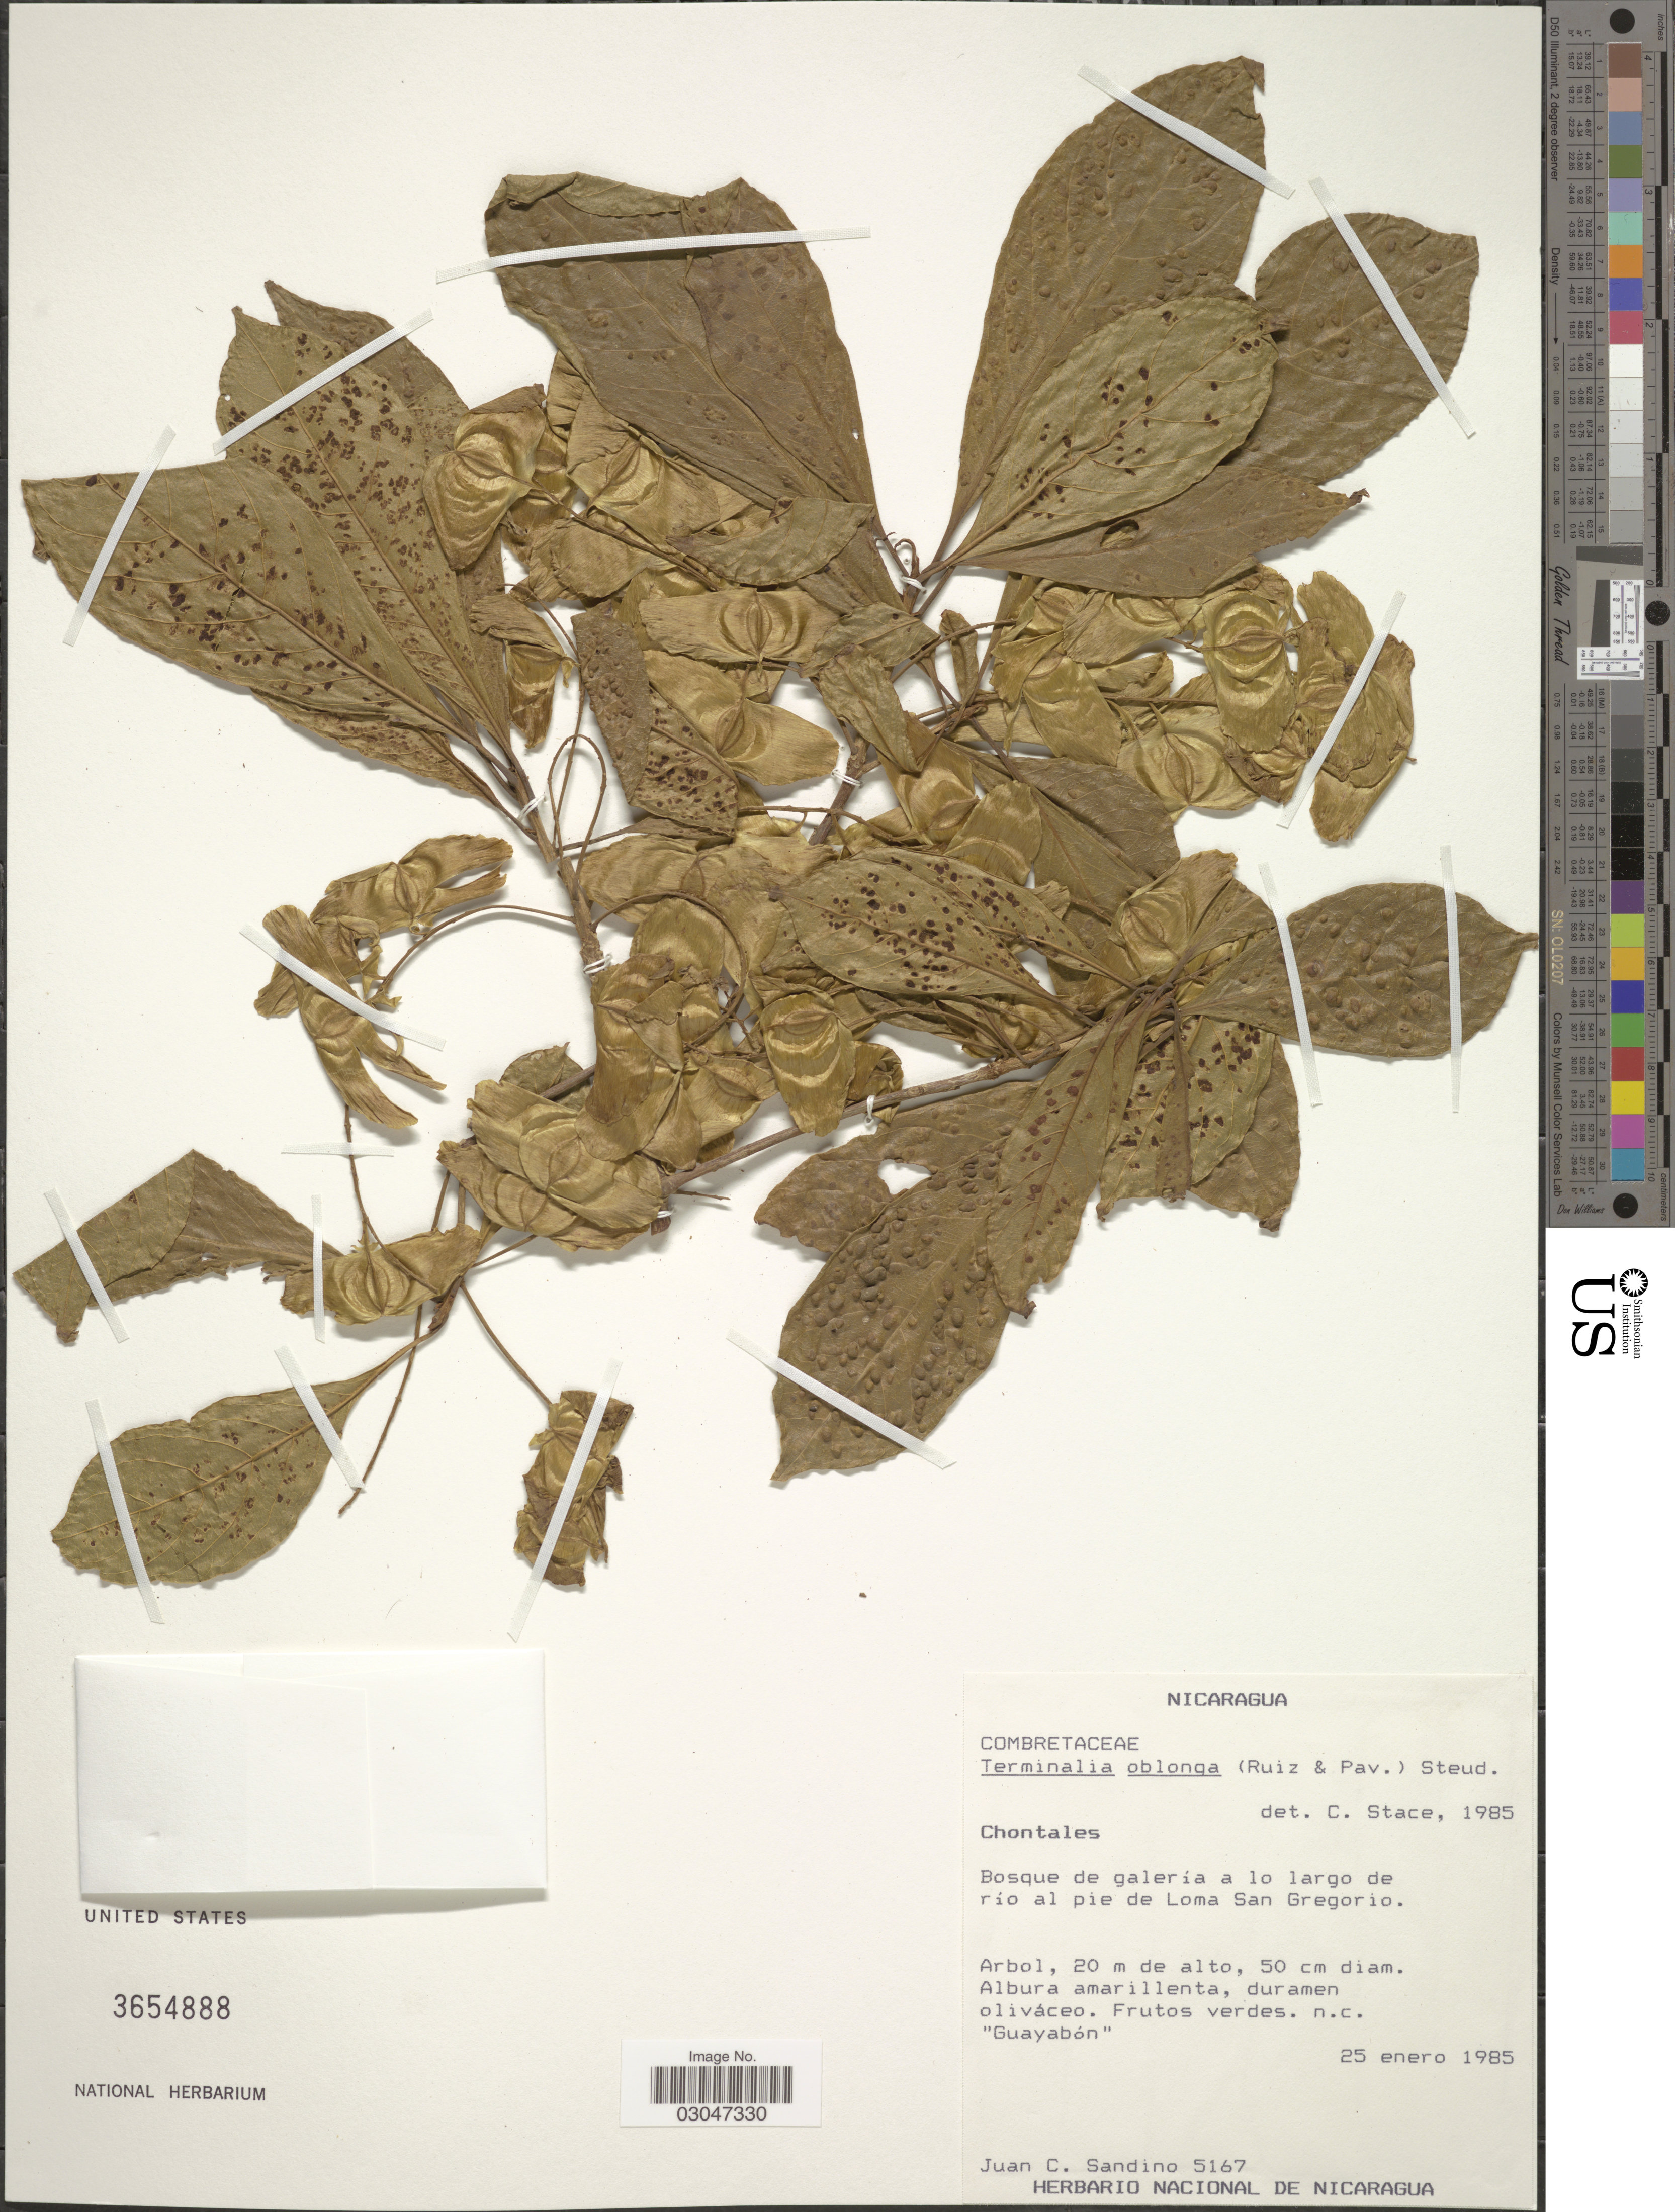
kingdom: Plantae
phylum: Tracheophyta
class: Magnoliopsida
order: Myrtales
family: Combretaceae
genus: Terminalia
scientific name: Terminalia oblonga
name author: (Ruiz & Pav.) Steud.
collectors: J. Sandino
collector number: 5167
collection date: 1985-01-25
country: Nicaragua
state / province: Chontales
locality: Bosque de galería a lo largo de río al pie de Loma San Gregorio.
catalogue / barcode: US 3654888